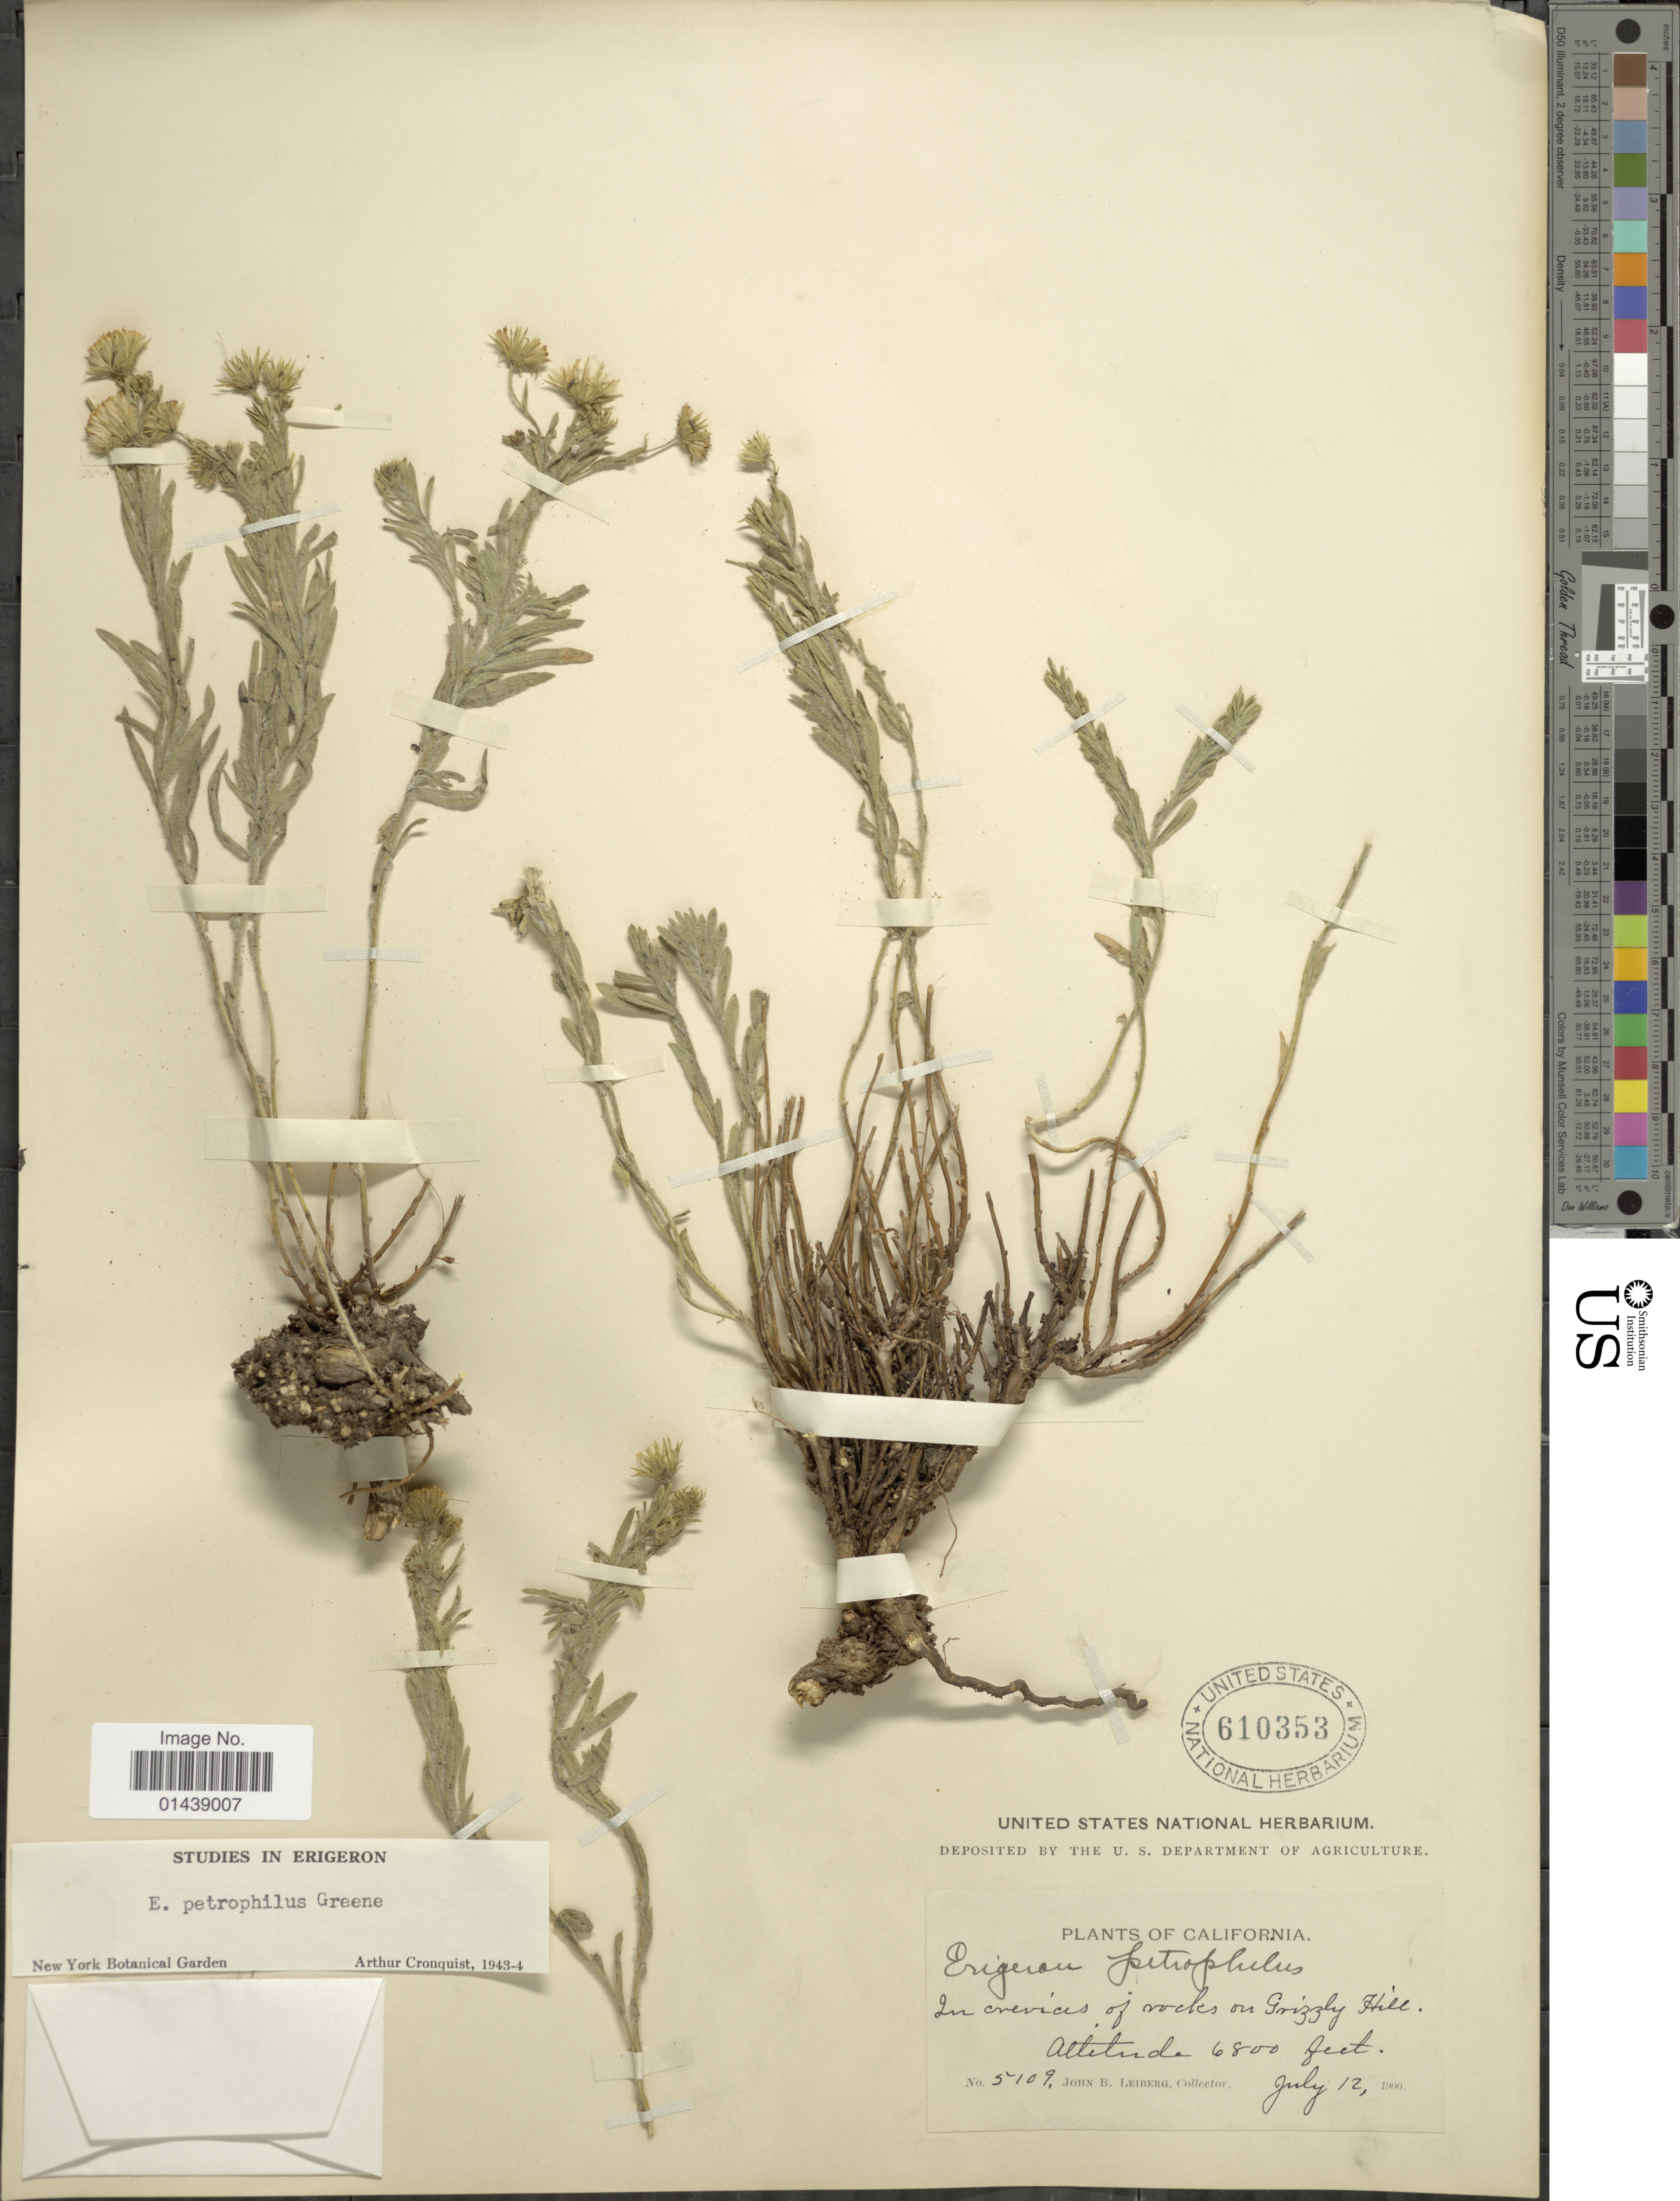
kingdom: Plantae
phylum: Tracheophyta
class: Magnoliopsida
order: Asterales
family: Asteraceae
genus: Erigeron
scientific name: Erigeron petrophilus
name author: Greene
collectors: J. Leiberg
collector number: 5109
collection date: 1900-07-12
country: United States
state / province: California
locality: Grizzly Hill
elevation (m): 2073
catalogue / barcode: US 610353